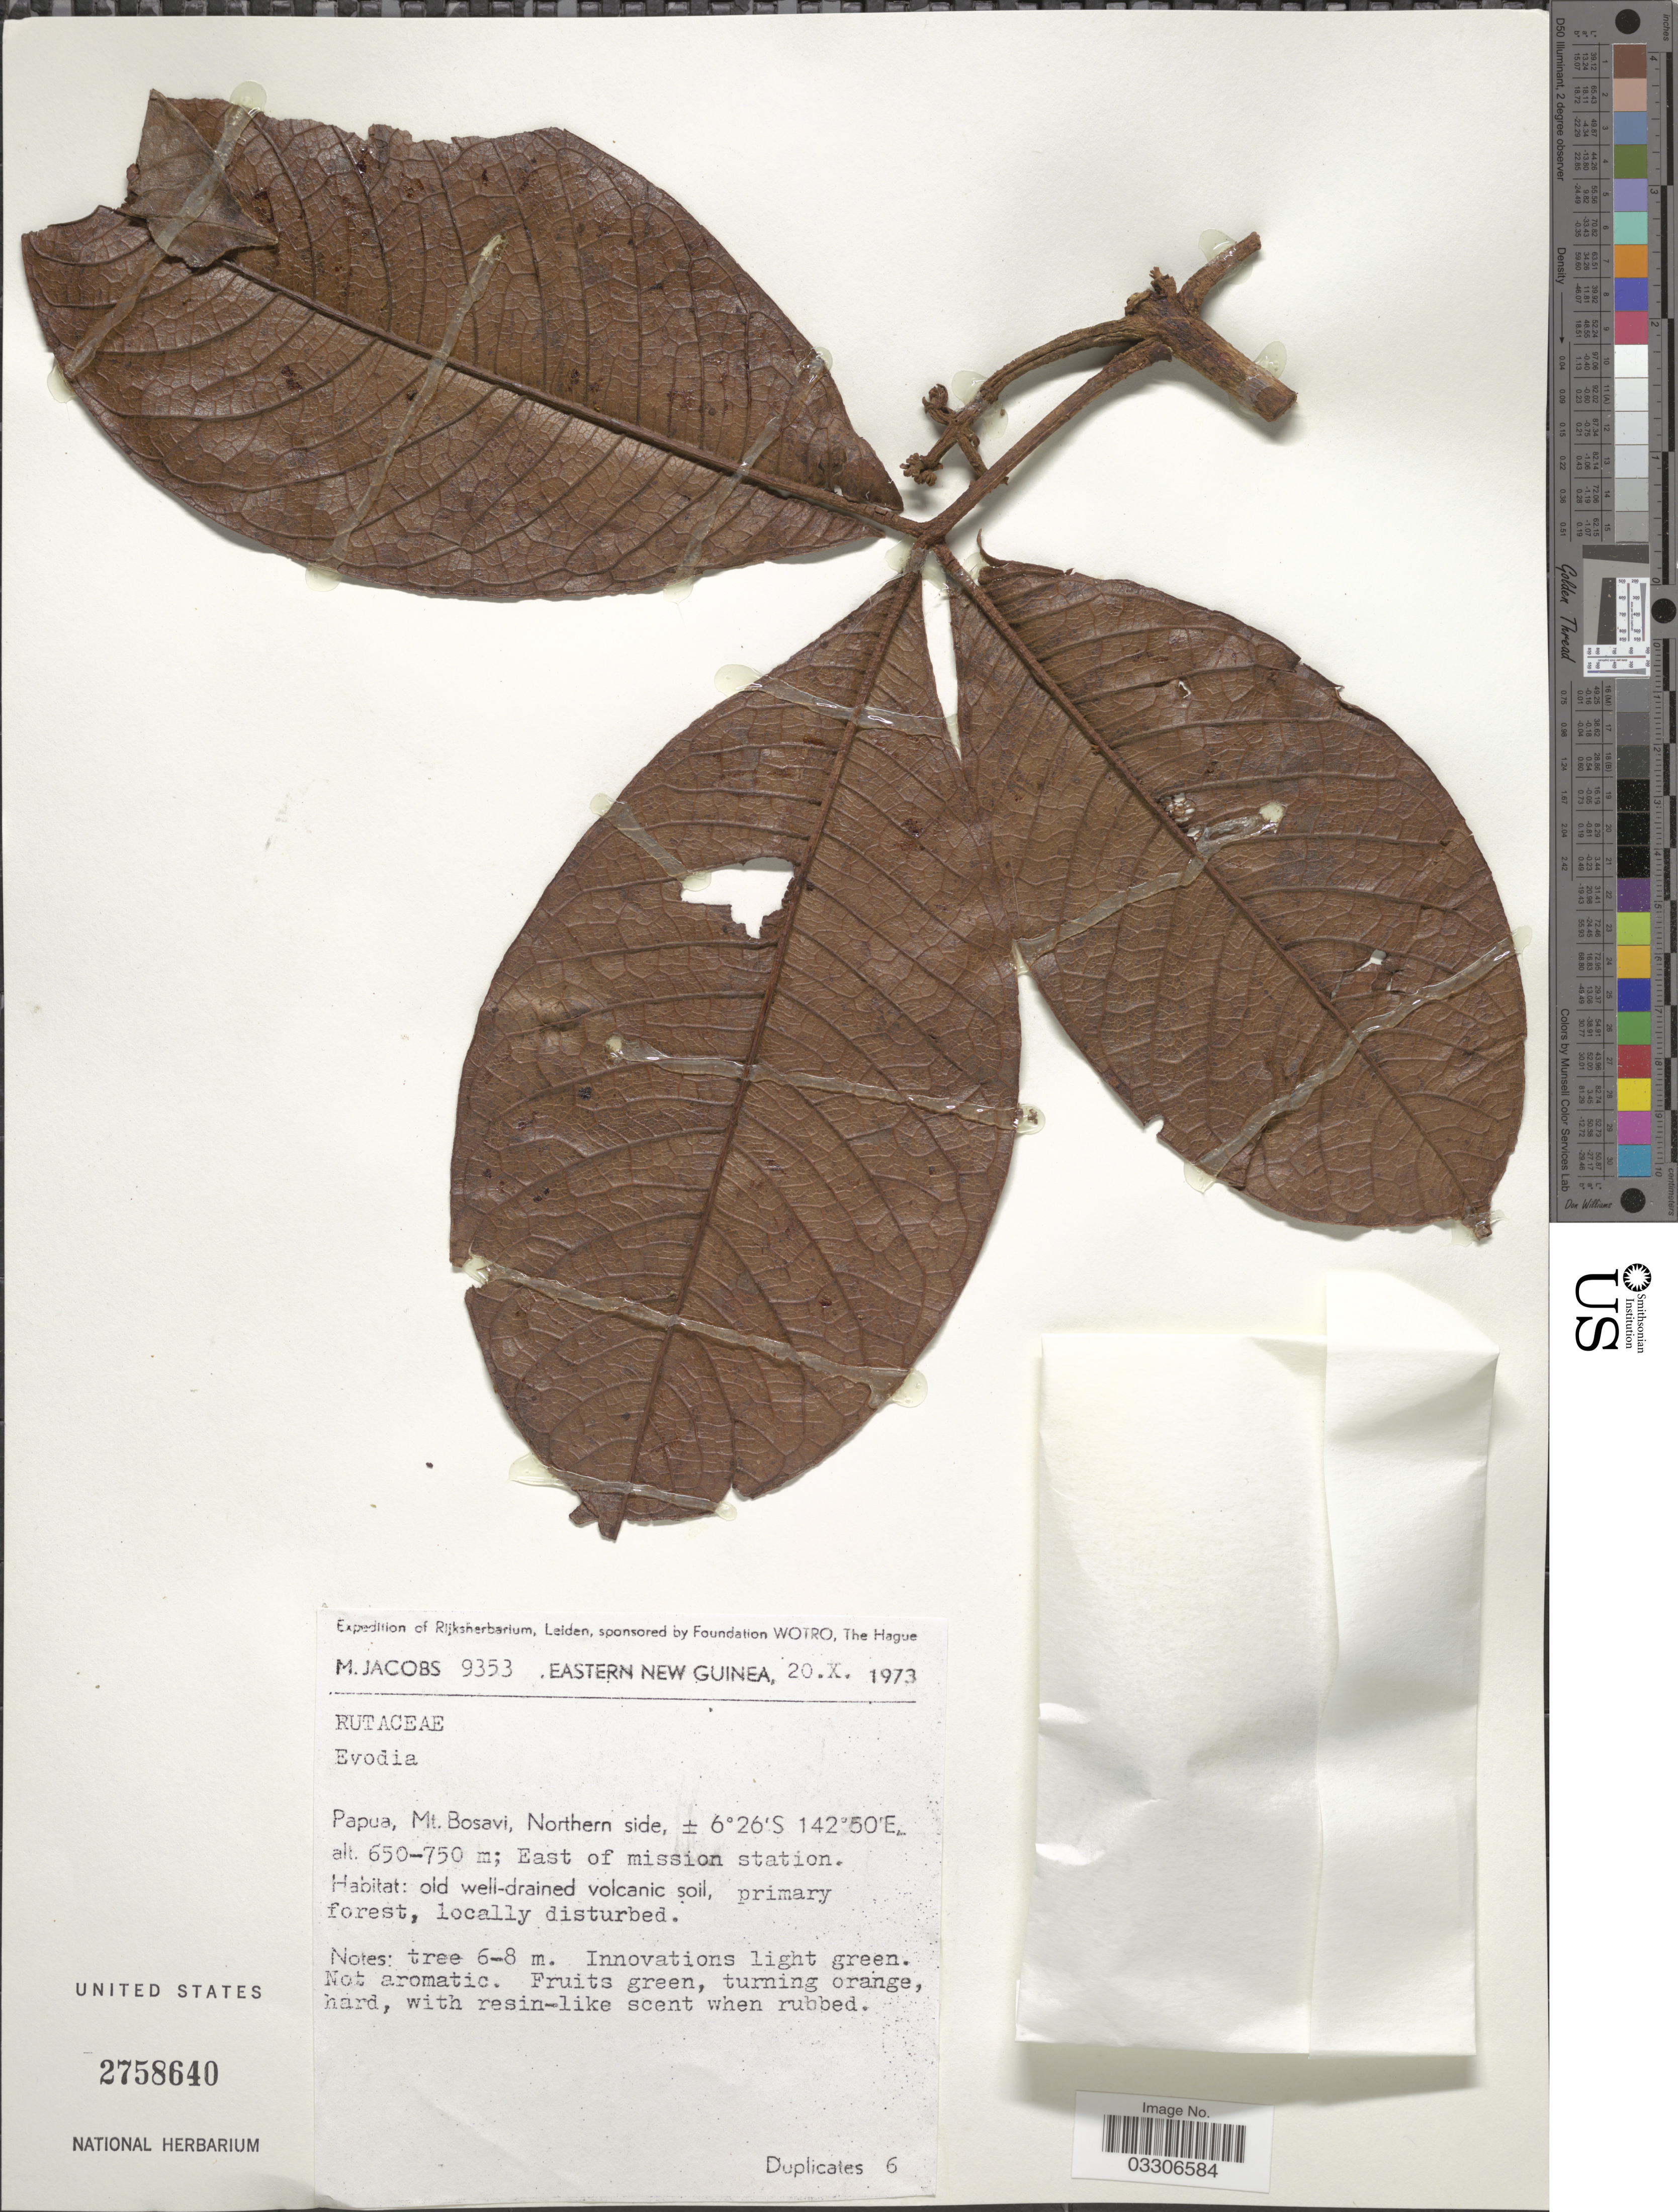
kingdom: Plantae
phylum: Tracheophyta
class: Magnoliopsida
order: Sapindales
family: Rutaceae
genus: Melicope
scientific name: Melicope sp.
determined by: Strong, Mark T., (BOT), Smithsonian Institution - National Museum of Natural History (UNITED STATES)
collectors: M. Jacobs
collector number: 9353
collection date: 1973-10-20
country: Papua New Guinea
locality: Eastern New Guinea. Papua, Mt. Bosavi, Northern side. East of mission station.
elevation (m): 650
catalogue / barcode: US 2758640